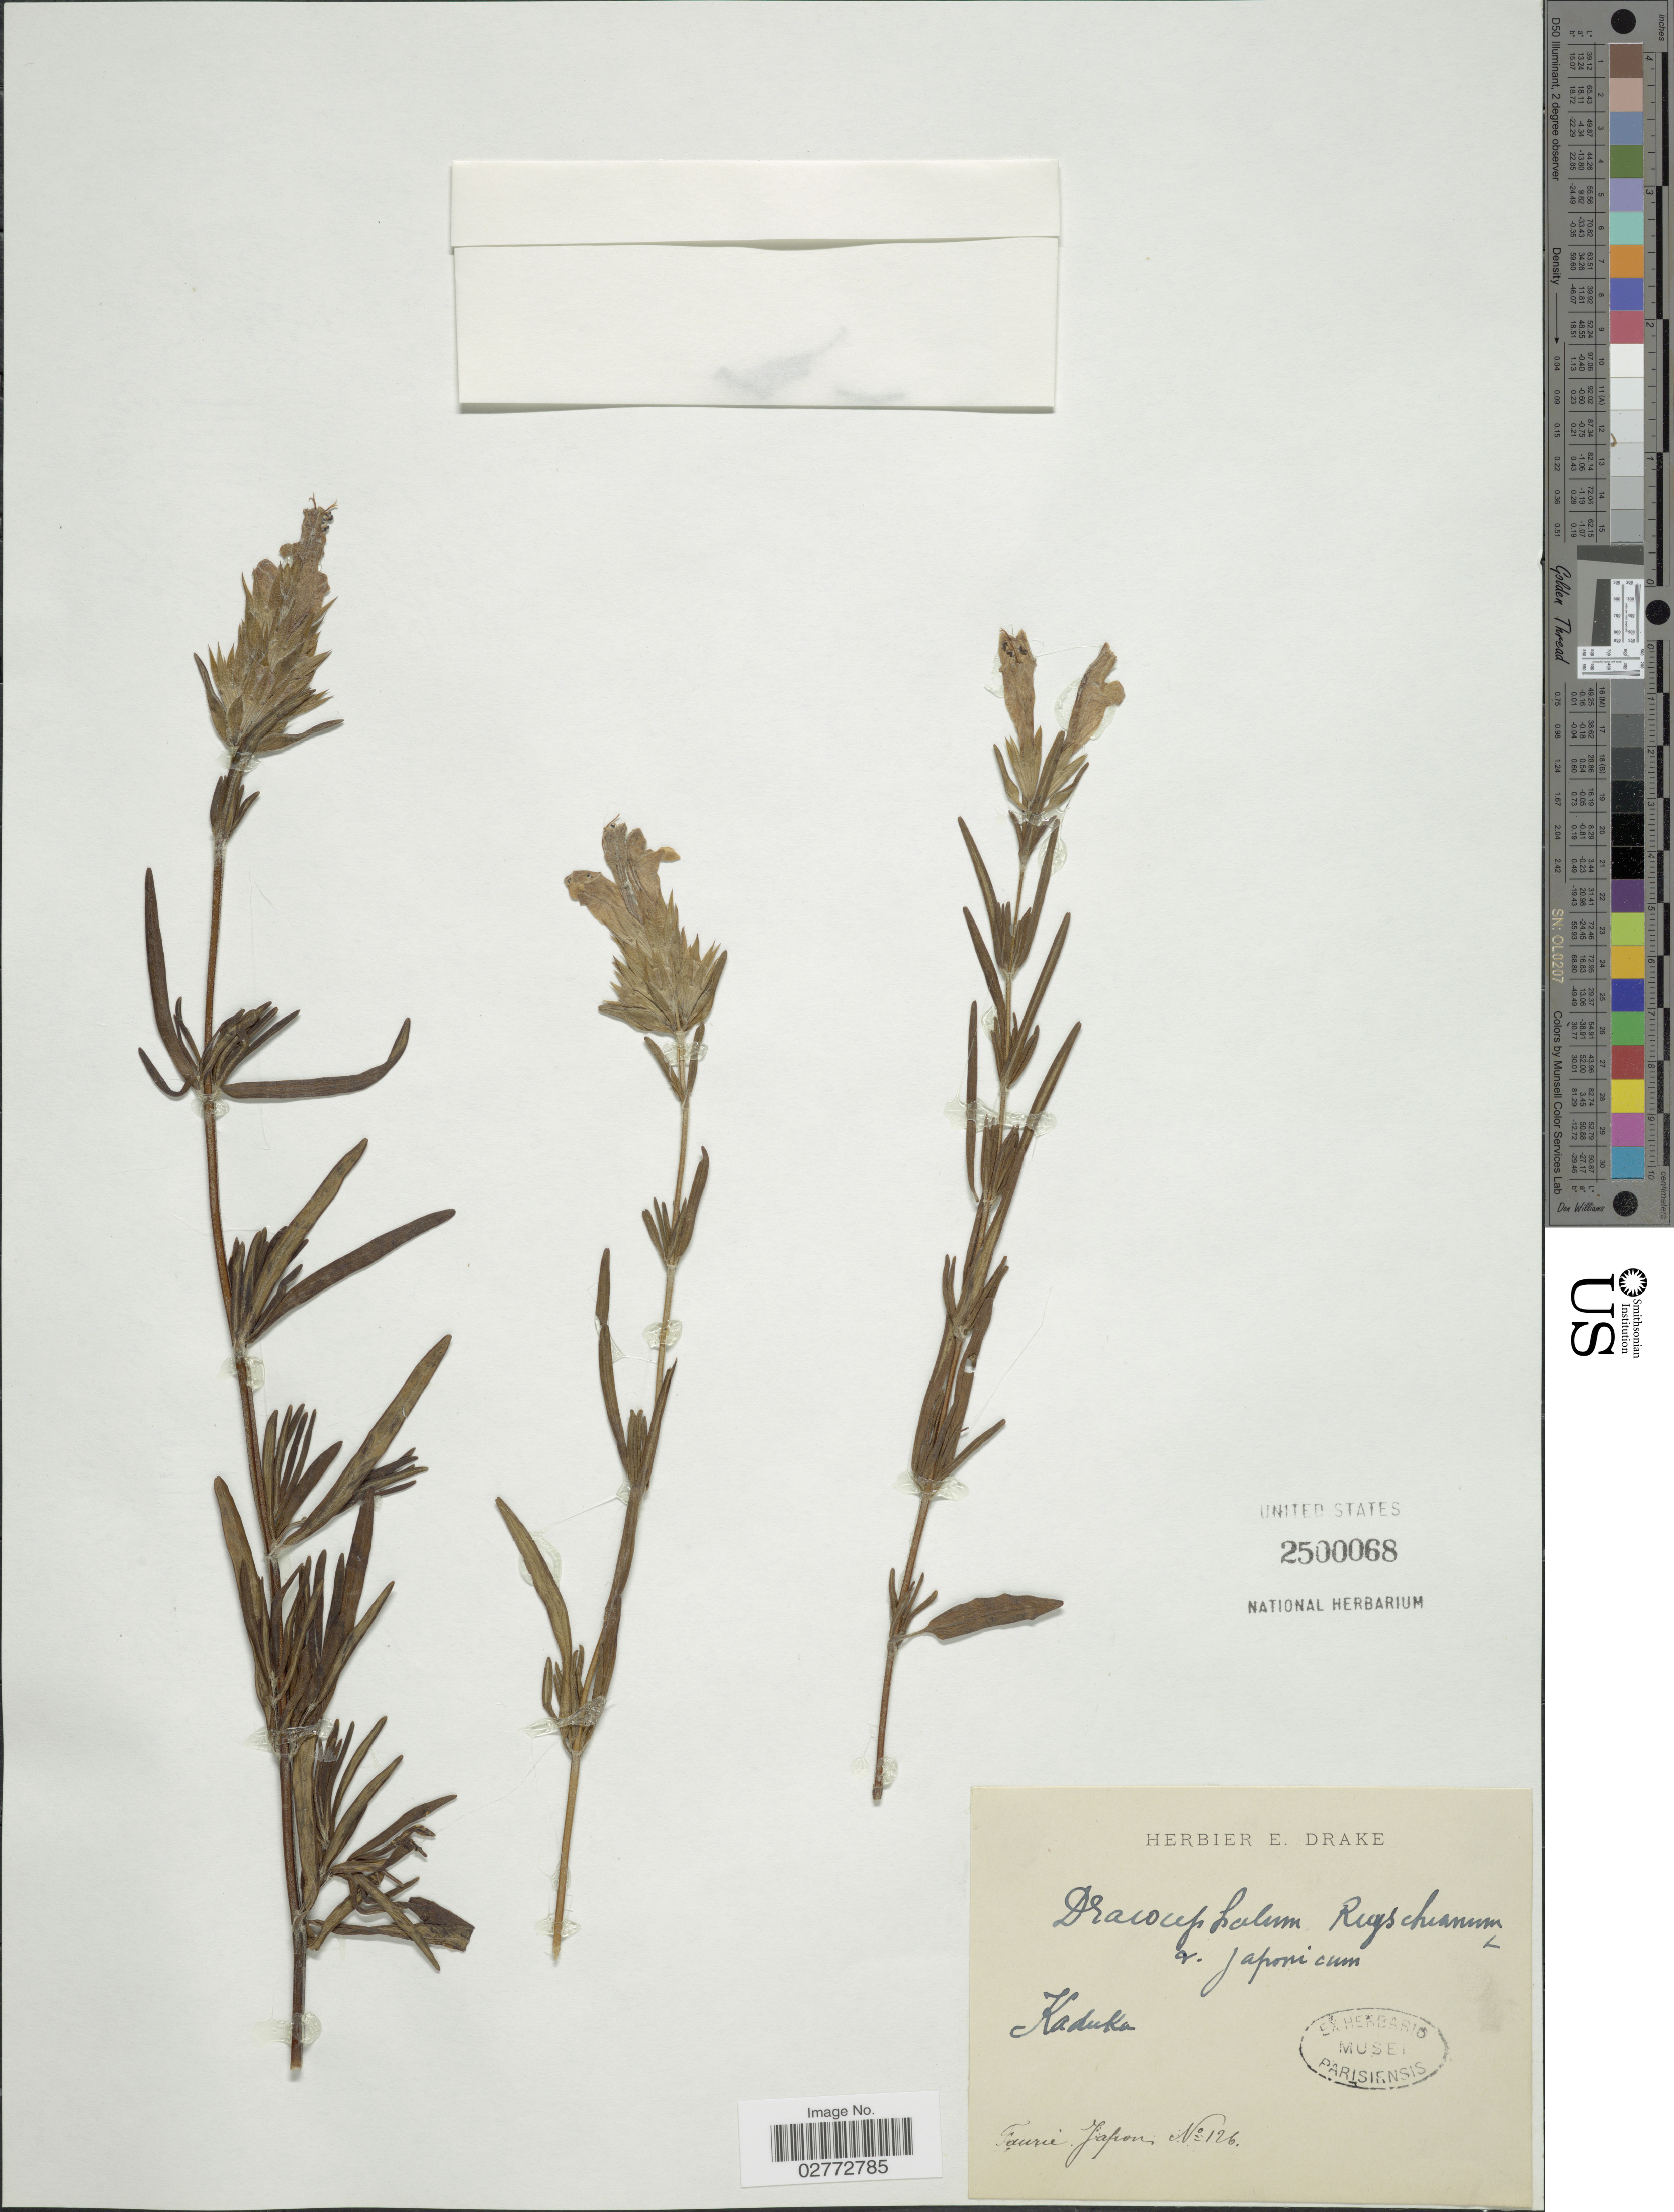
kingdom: Plantae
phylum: Tracheophyta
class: Magnoliopsida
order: Lamiales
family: Lamiaceae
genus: Dracocephalum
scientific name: Dracocephalum ruyschiana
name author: L.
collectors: -. Faurie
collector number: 126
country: Japan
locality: Kaduka. Japon.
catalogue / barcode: US 2500068